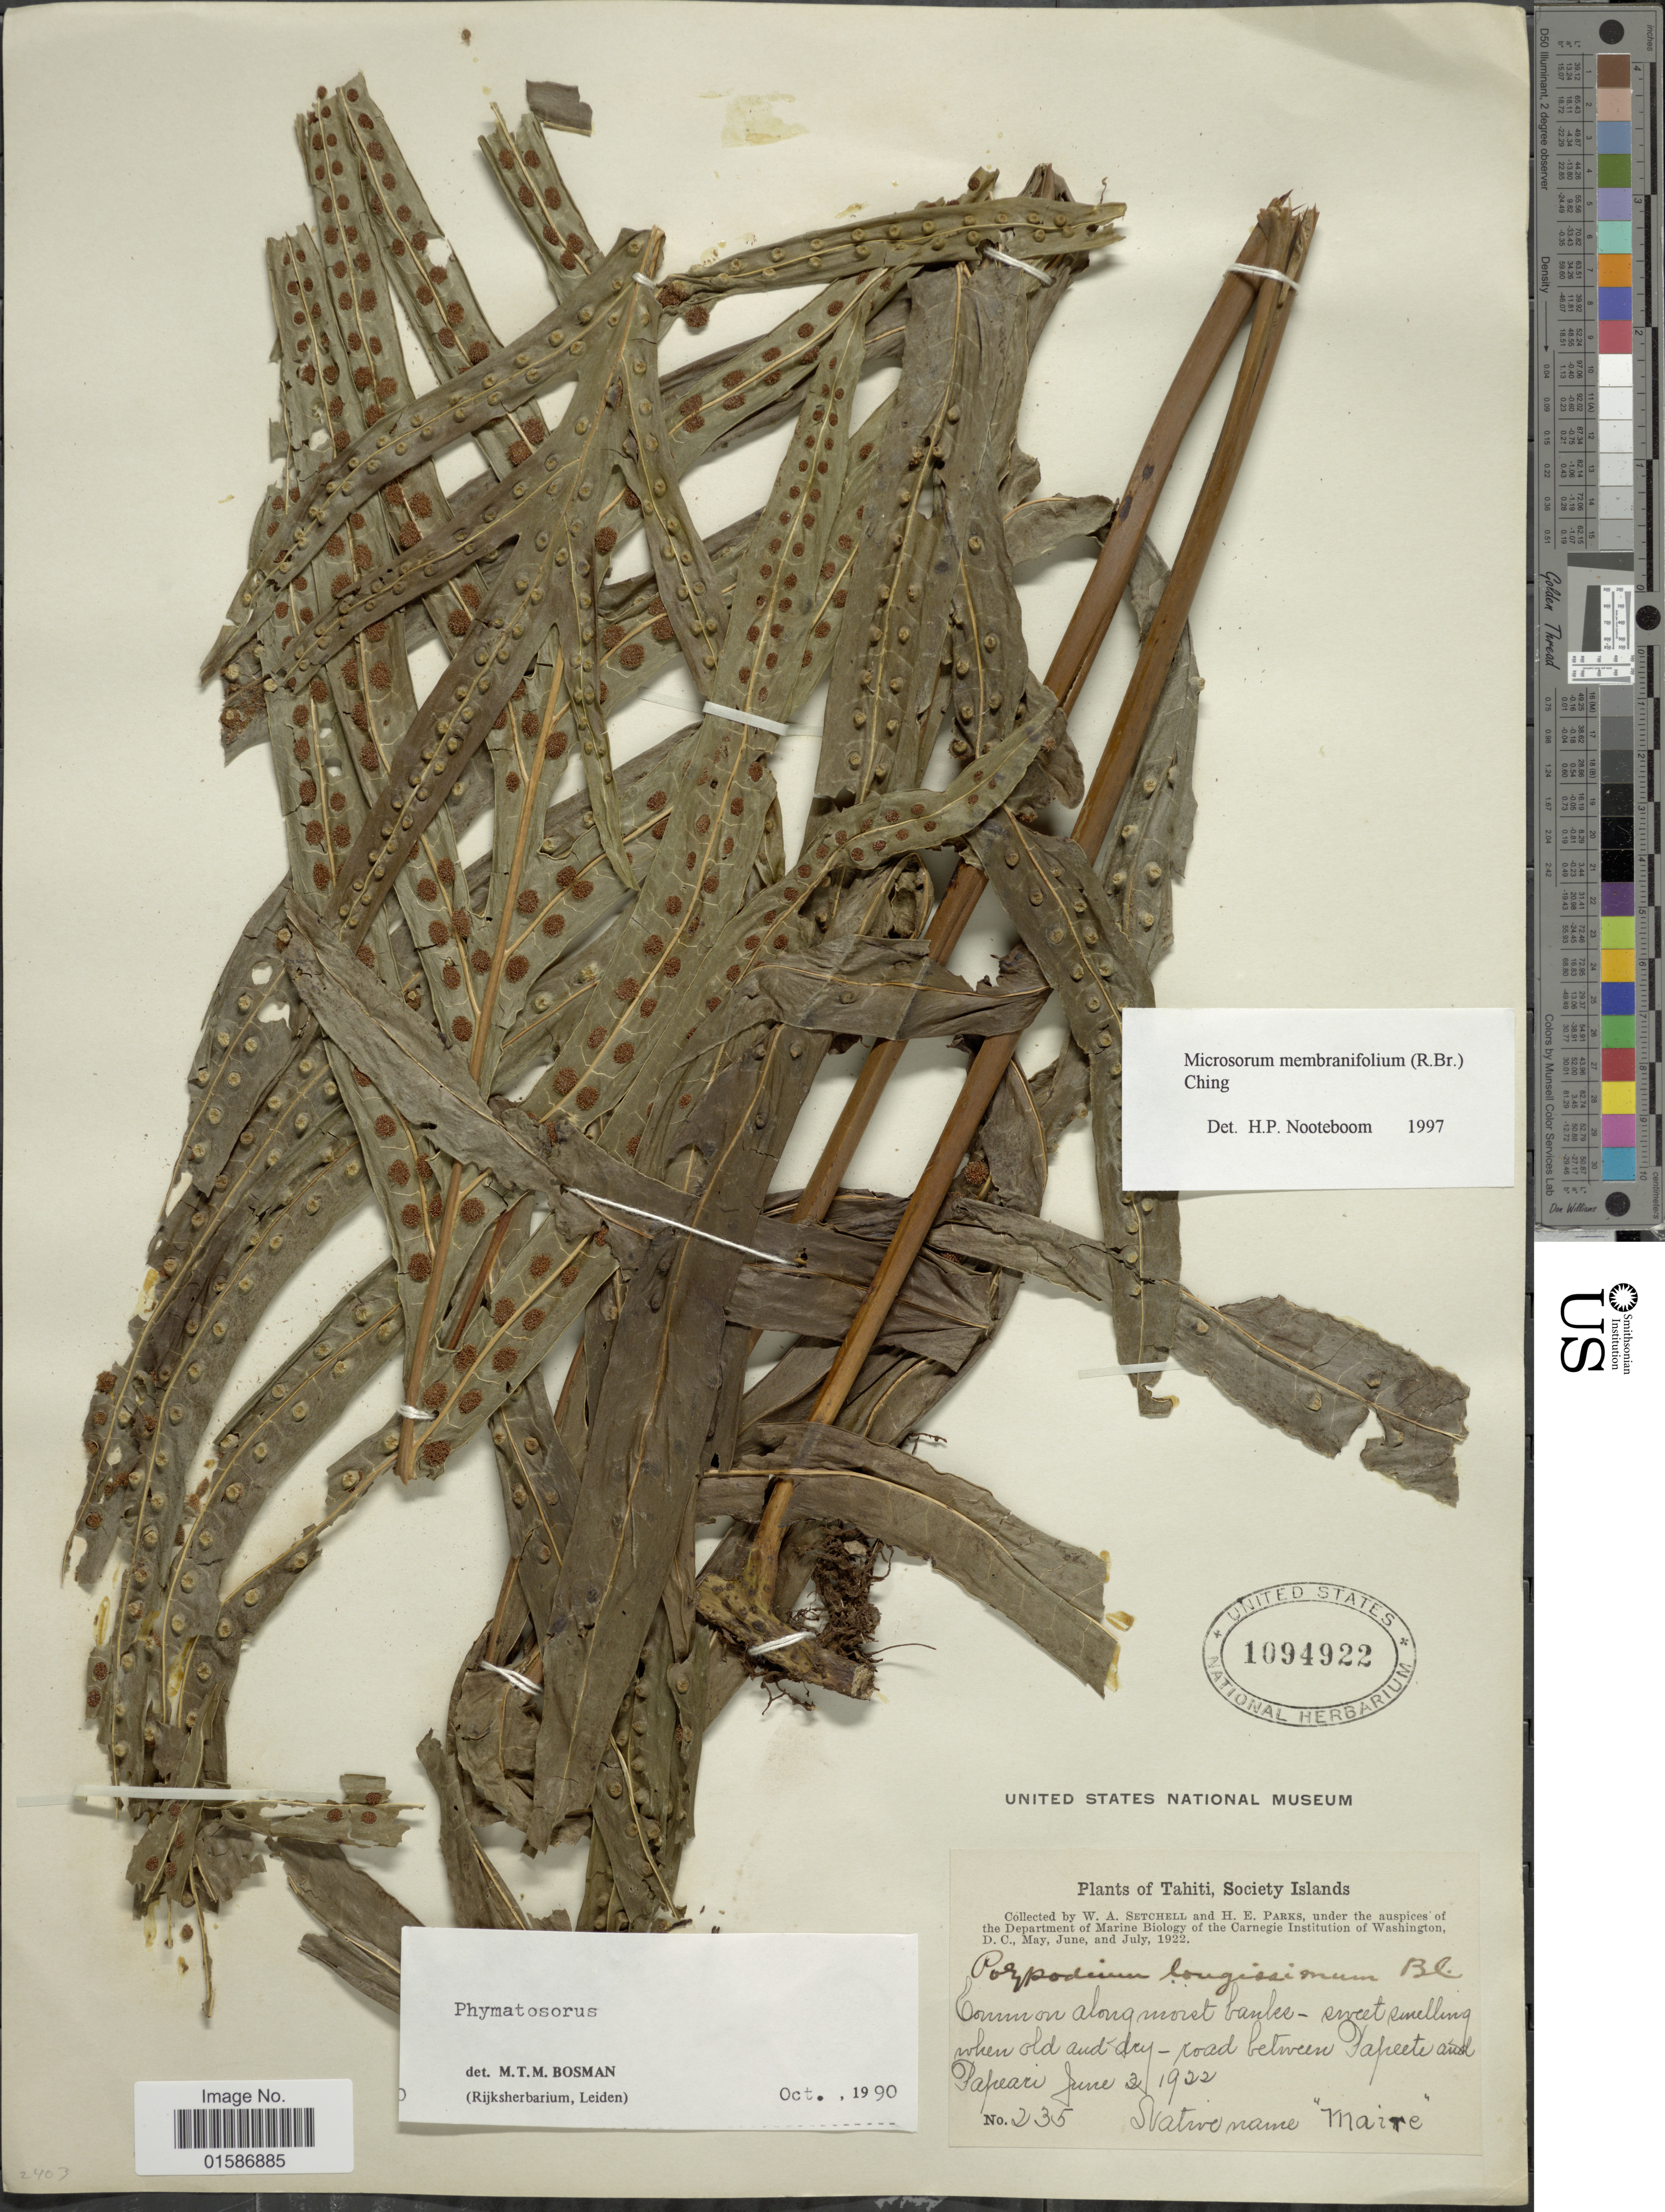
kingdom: Plantae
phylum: Tracheophyta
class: Polypodiopsida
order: Polypodiales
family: Polypodiaceae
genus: Microsorum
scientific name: Microsorum membranifolium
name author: (R. Br.) Ching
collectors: W. Setchell & H. E. Parks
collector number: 235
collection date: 1922-06-02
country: French Polynesia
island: Tahiti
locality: Tahiti, Society Islands, road between Papeete [illegible text] Paeari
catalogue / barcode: US 1094922